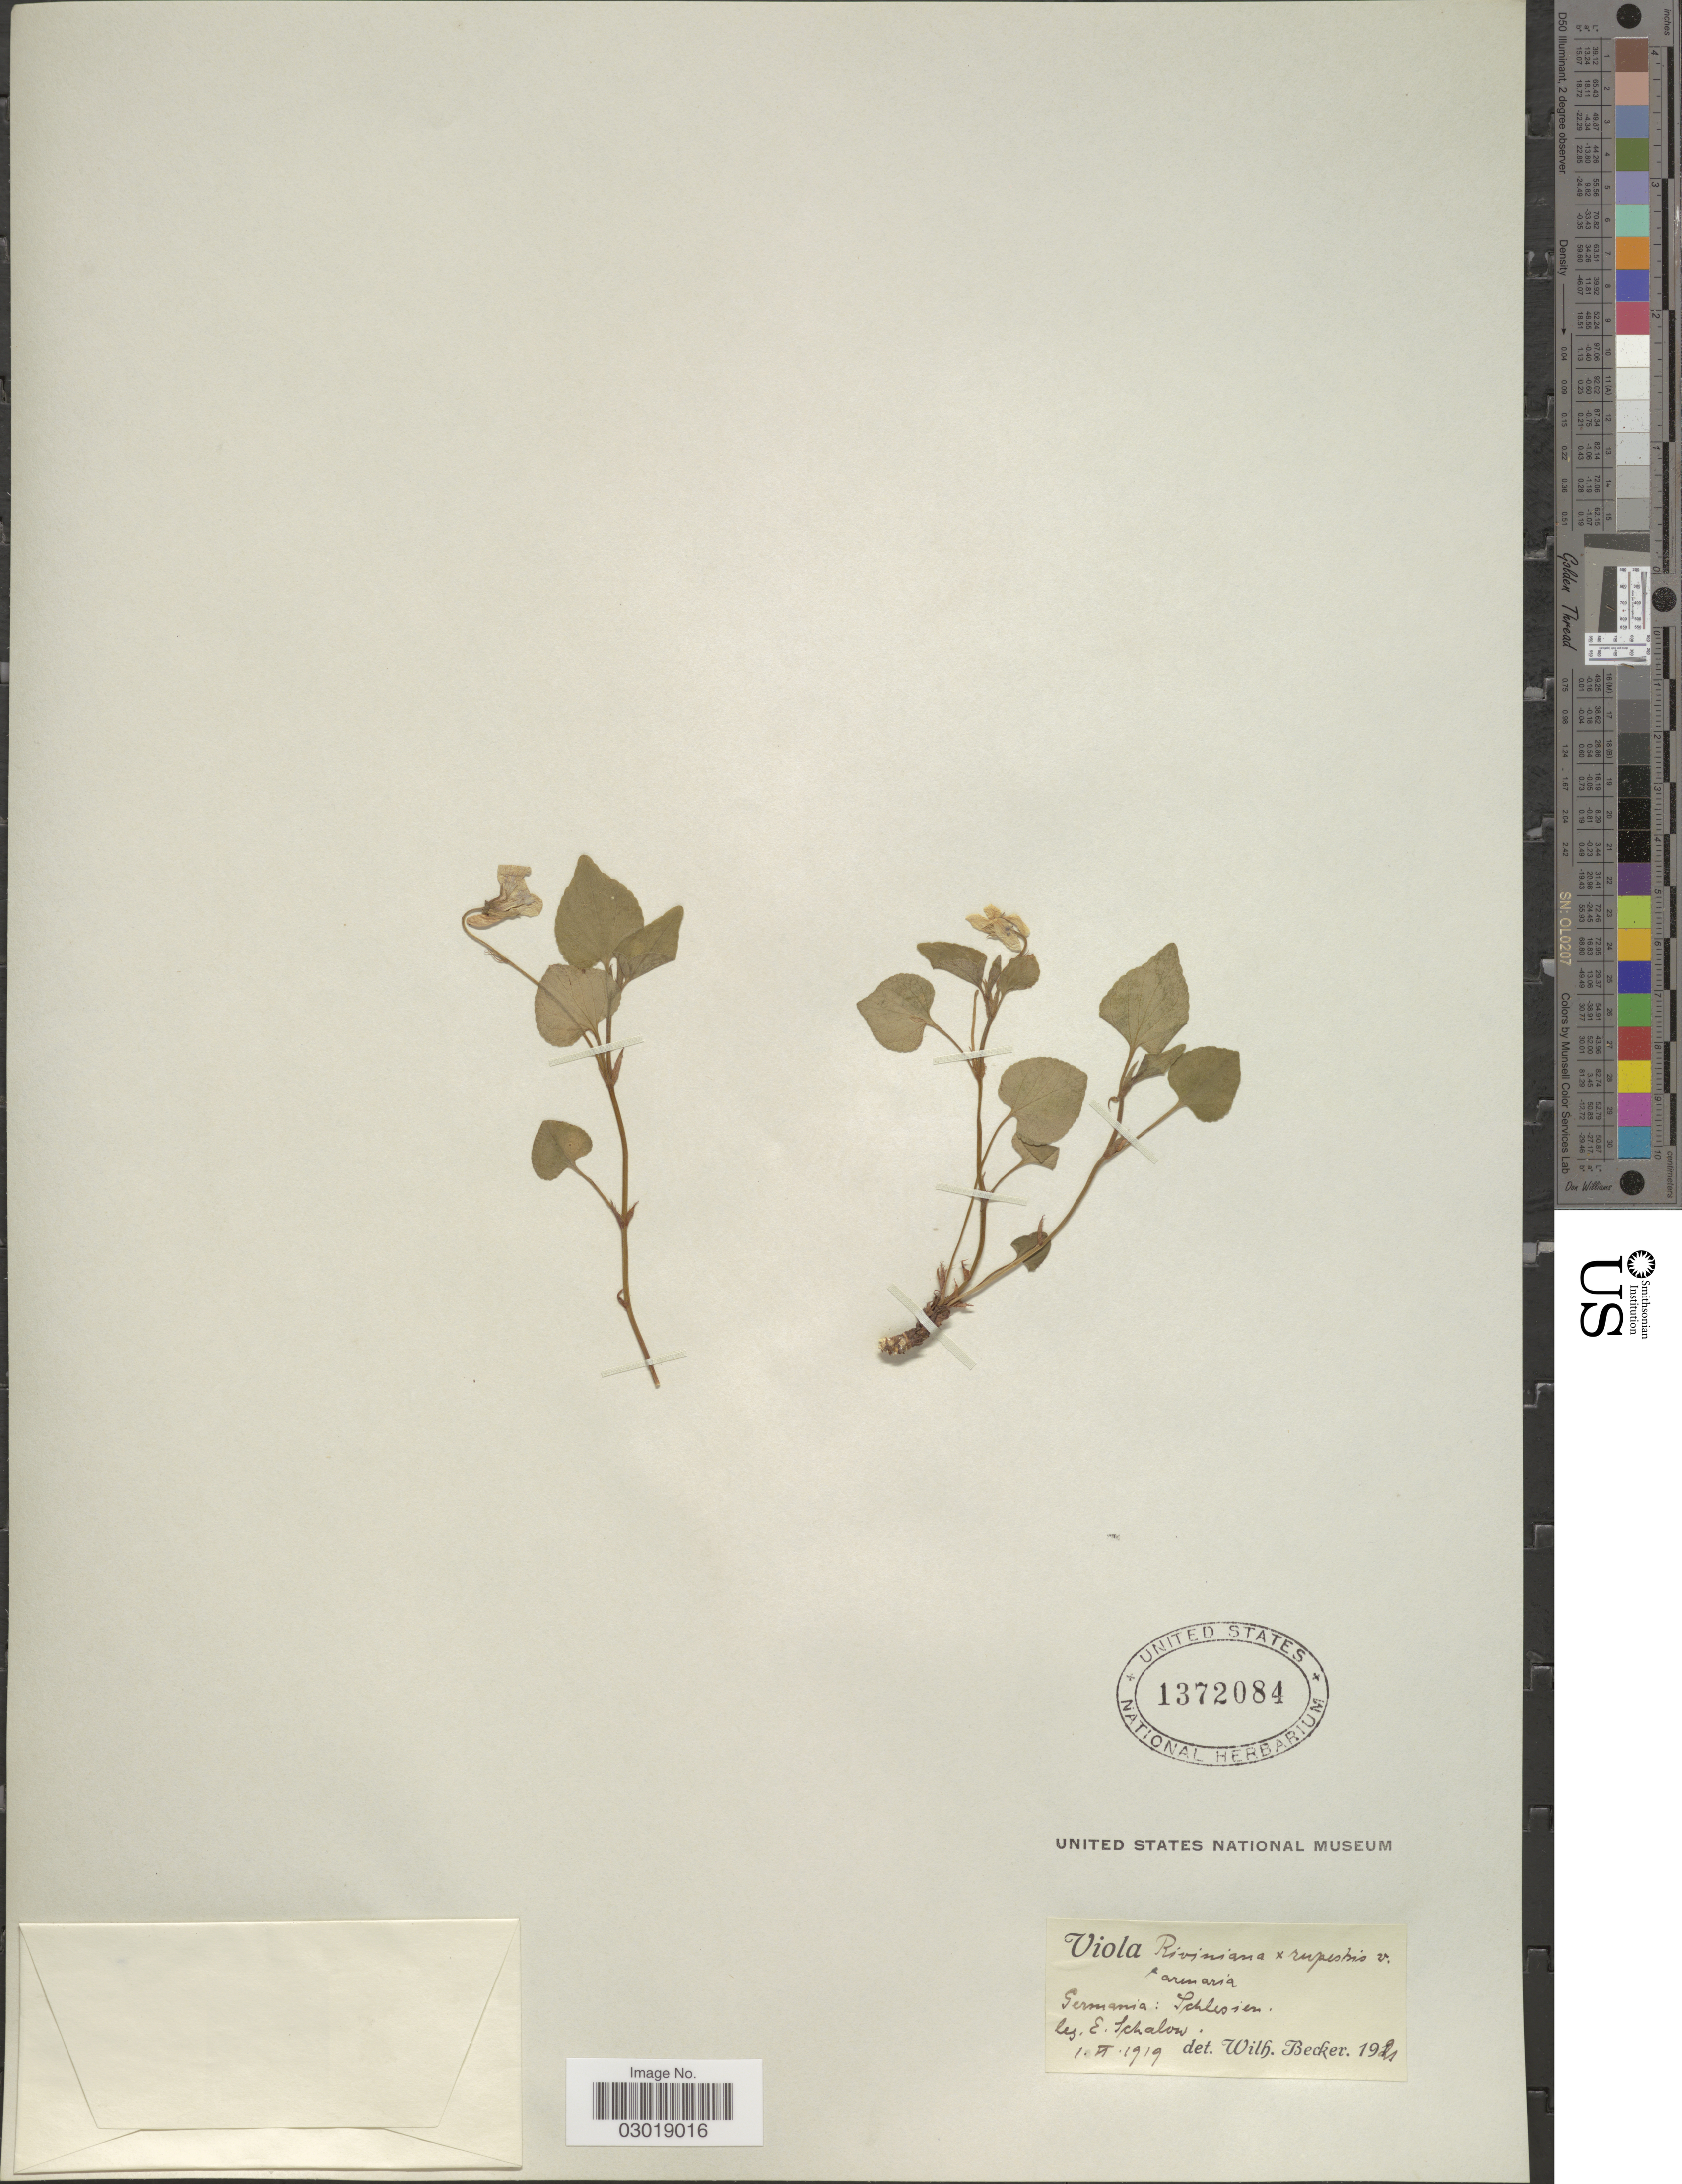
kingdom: Plantae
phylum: Tracheophyta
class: Magnoliopsida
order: Malpighiales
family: Violaceae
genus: Viola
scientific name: Viola riviniana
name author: Rchb.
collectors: E. Schalow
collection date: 1919-06-01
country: Poland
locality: Schlesien.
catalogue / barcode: US 1372084